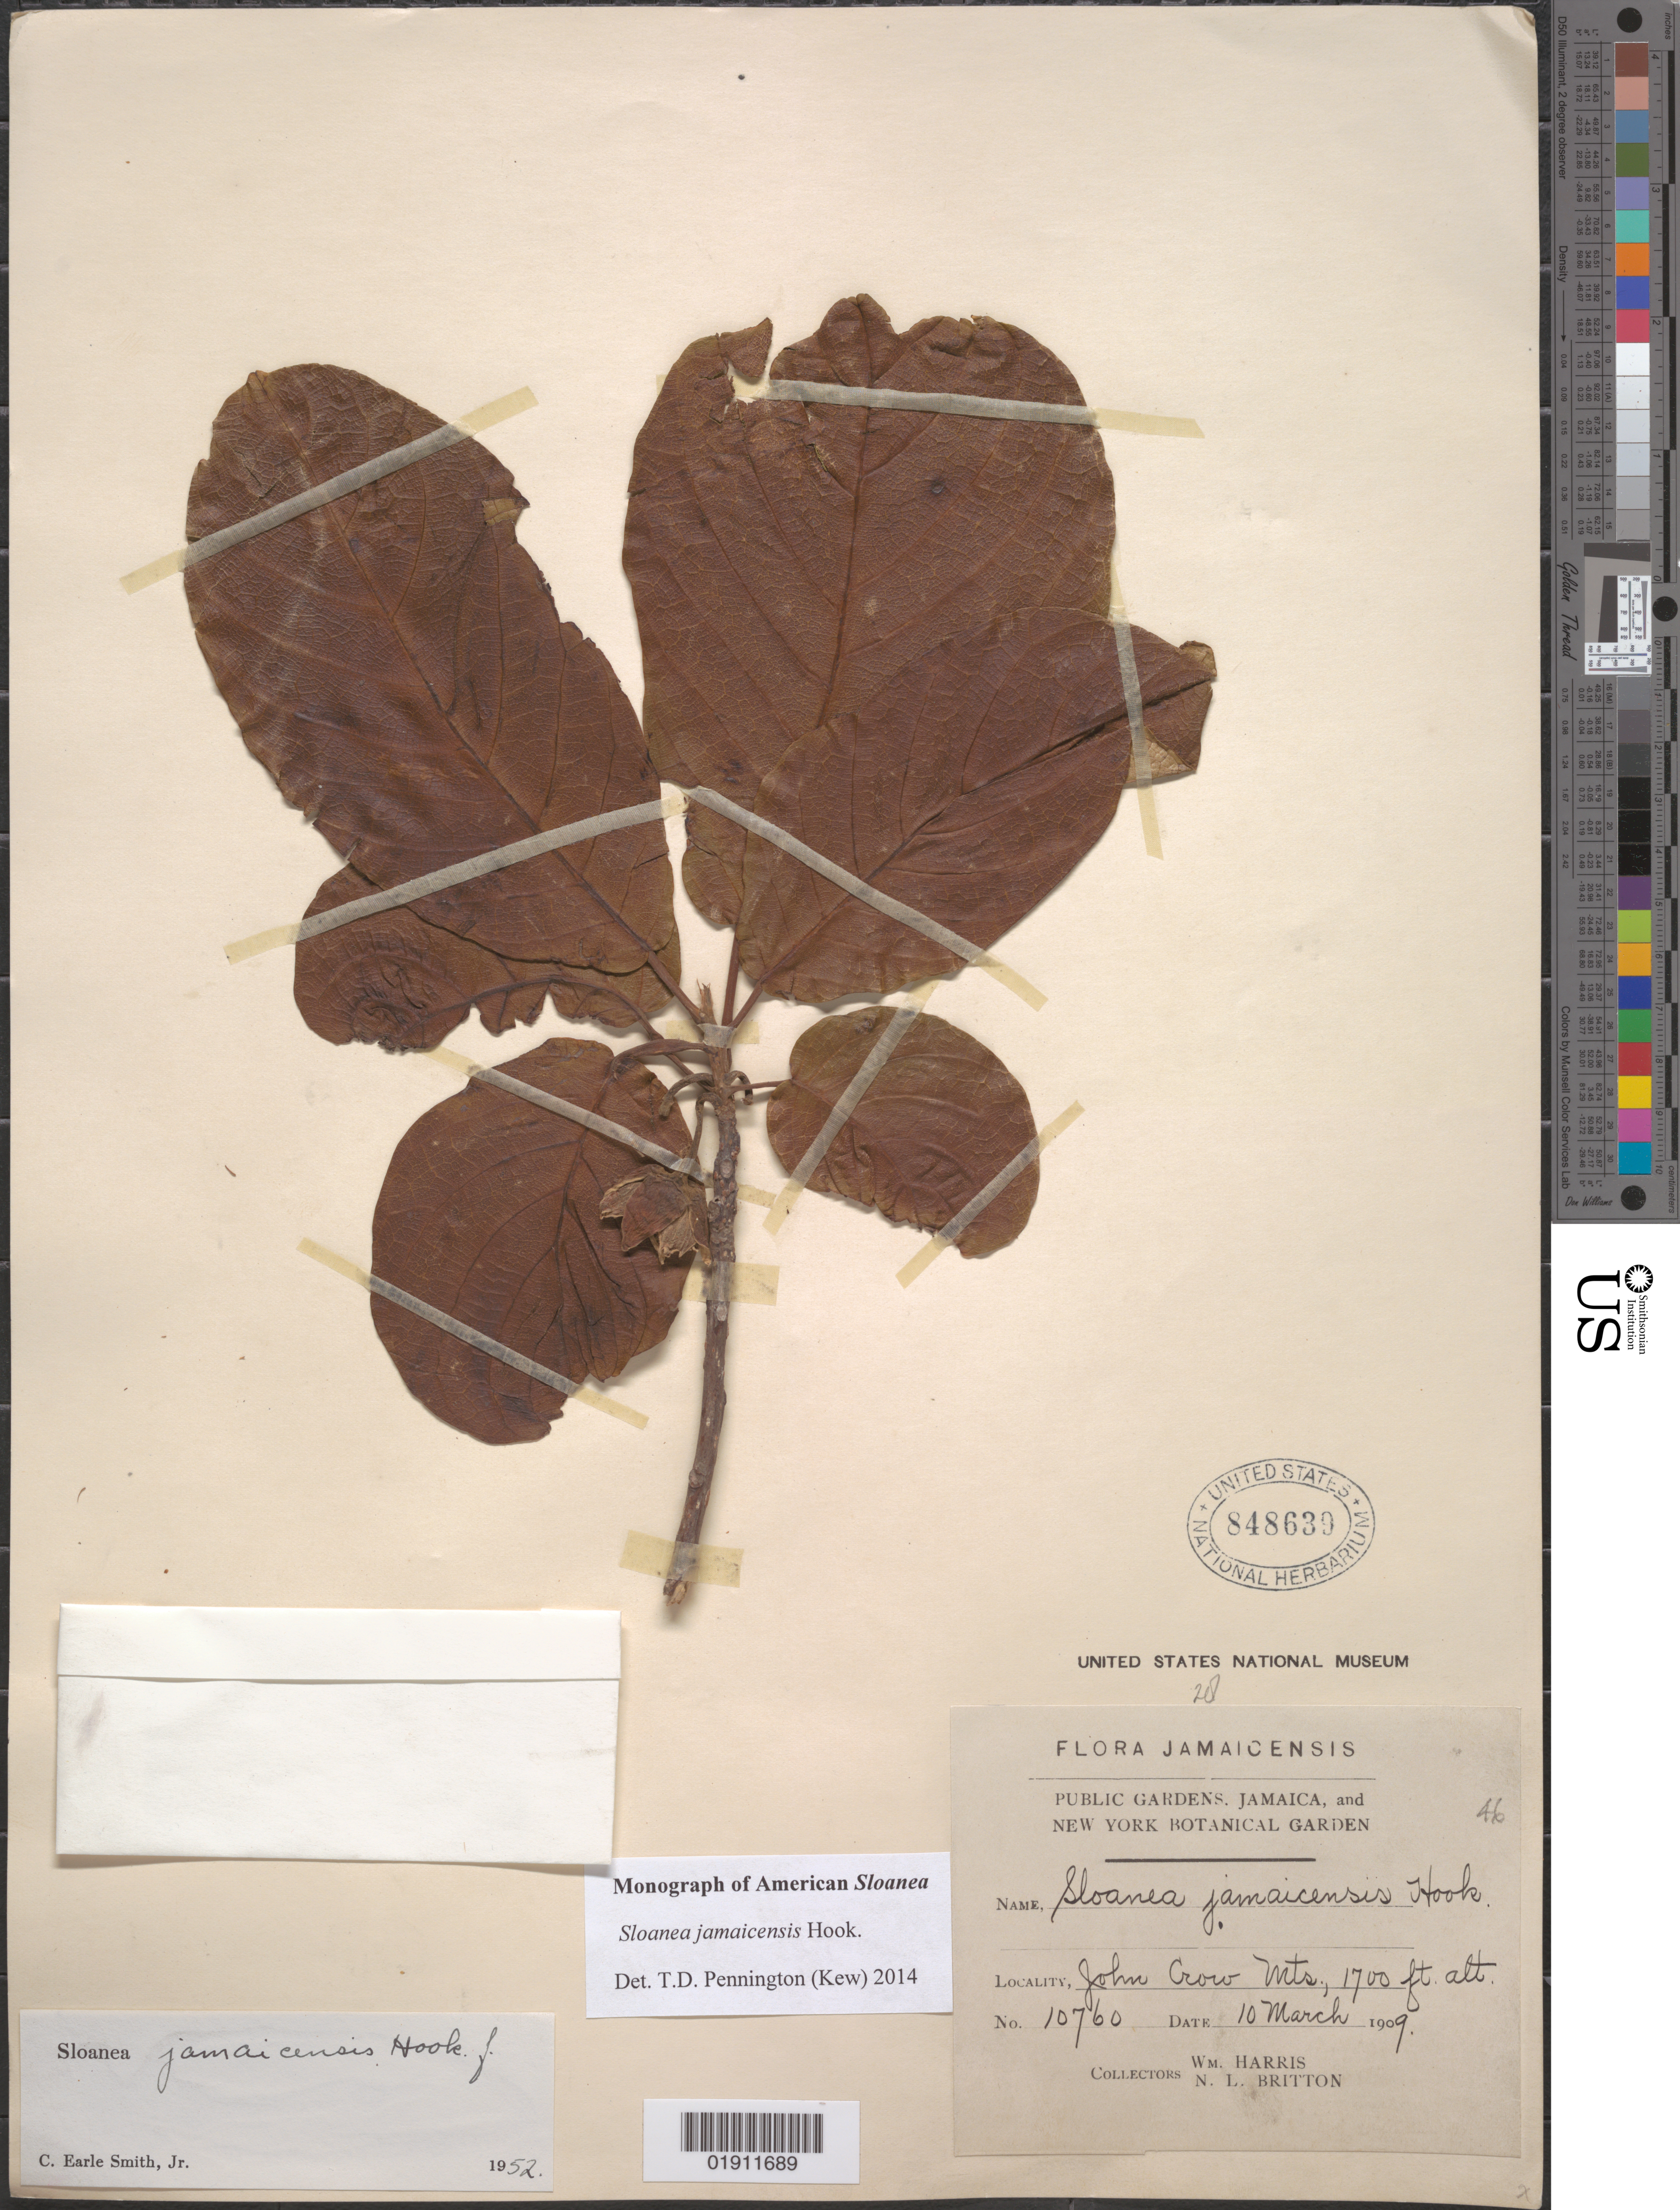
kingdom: Plantae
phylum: Tracheophyta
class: Magnoliopsida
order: Oxalidales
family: Elaeocarpaceae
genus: Sloanea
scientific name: Sloanea jamaicensis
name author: Hook.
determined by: Pennington, T. D., (K)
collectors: W. H. Harris & N. Britton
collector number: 10760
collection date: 1909-03-10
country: Jamaica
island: Jamaica I.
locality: John Crow Mountains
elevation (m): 518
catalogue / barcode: US 848639